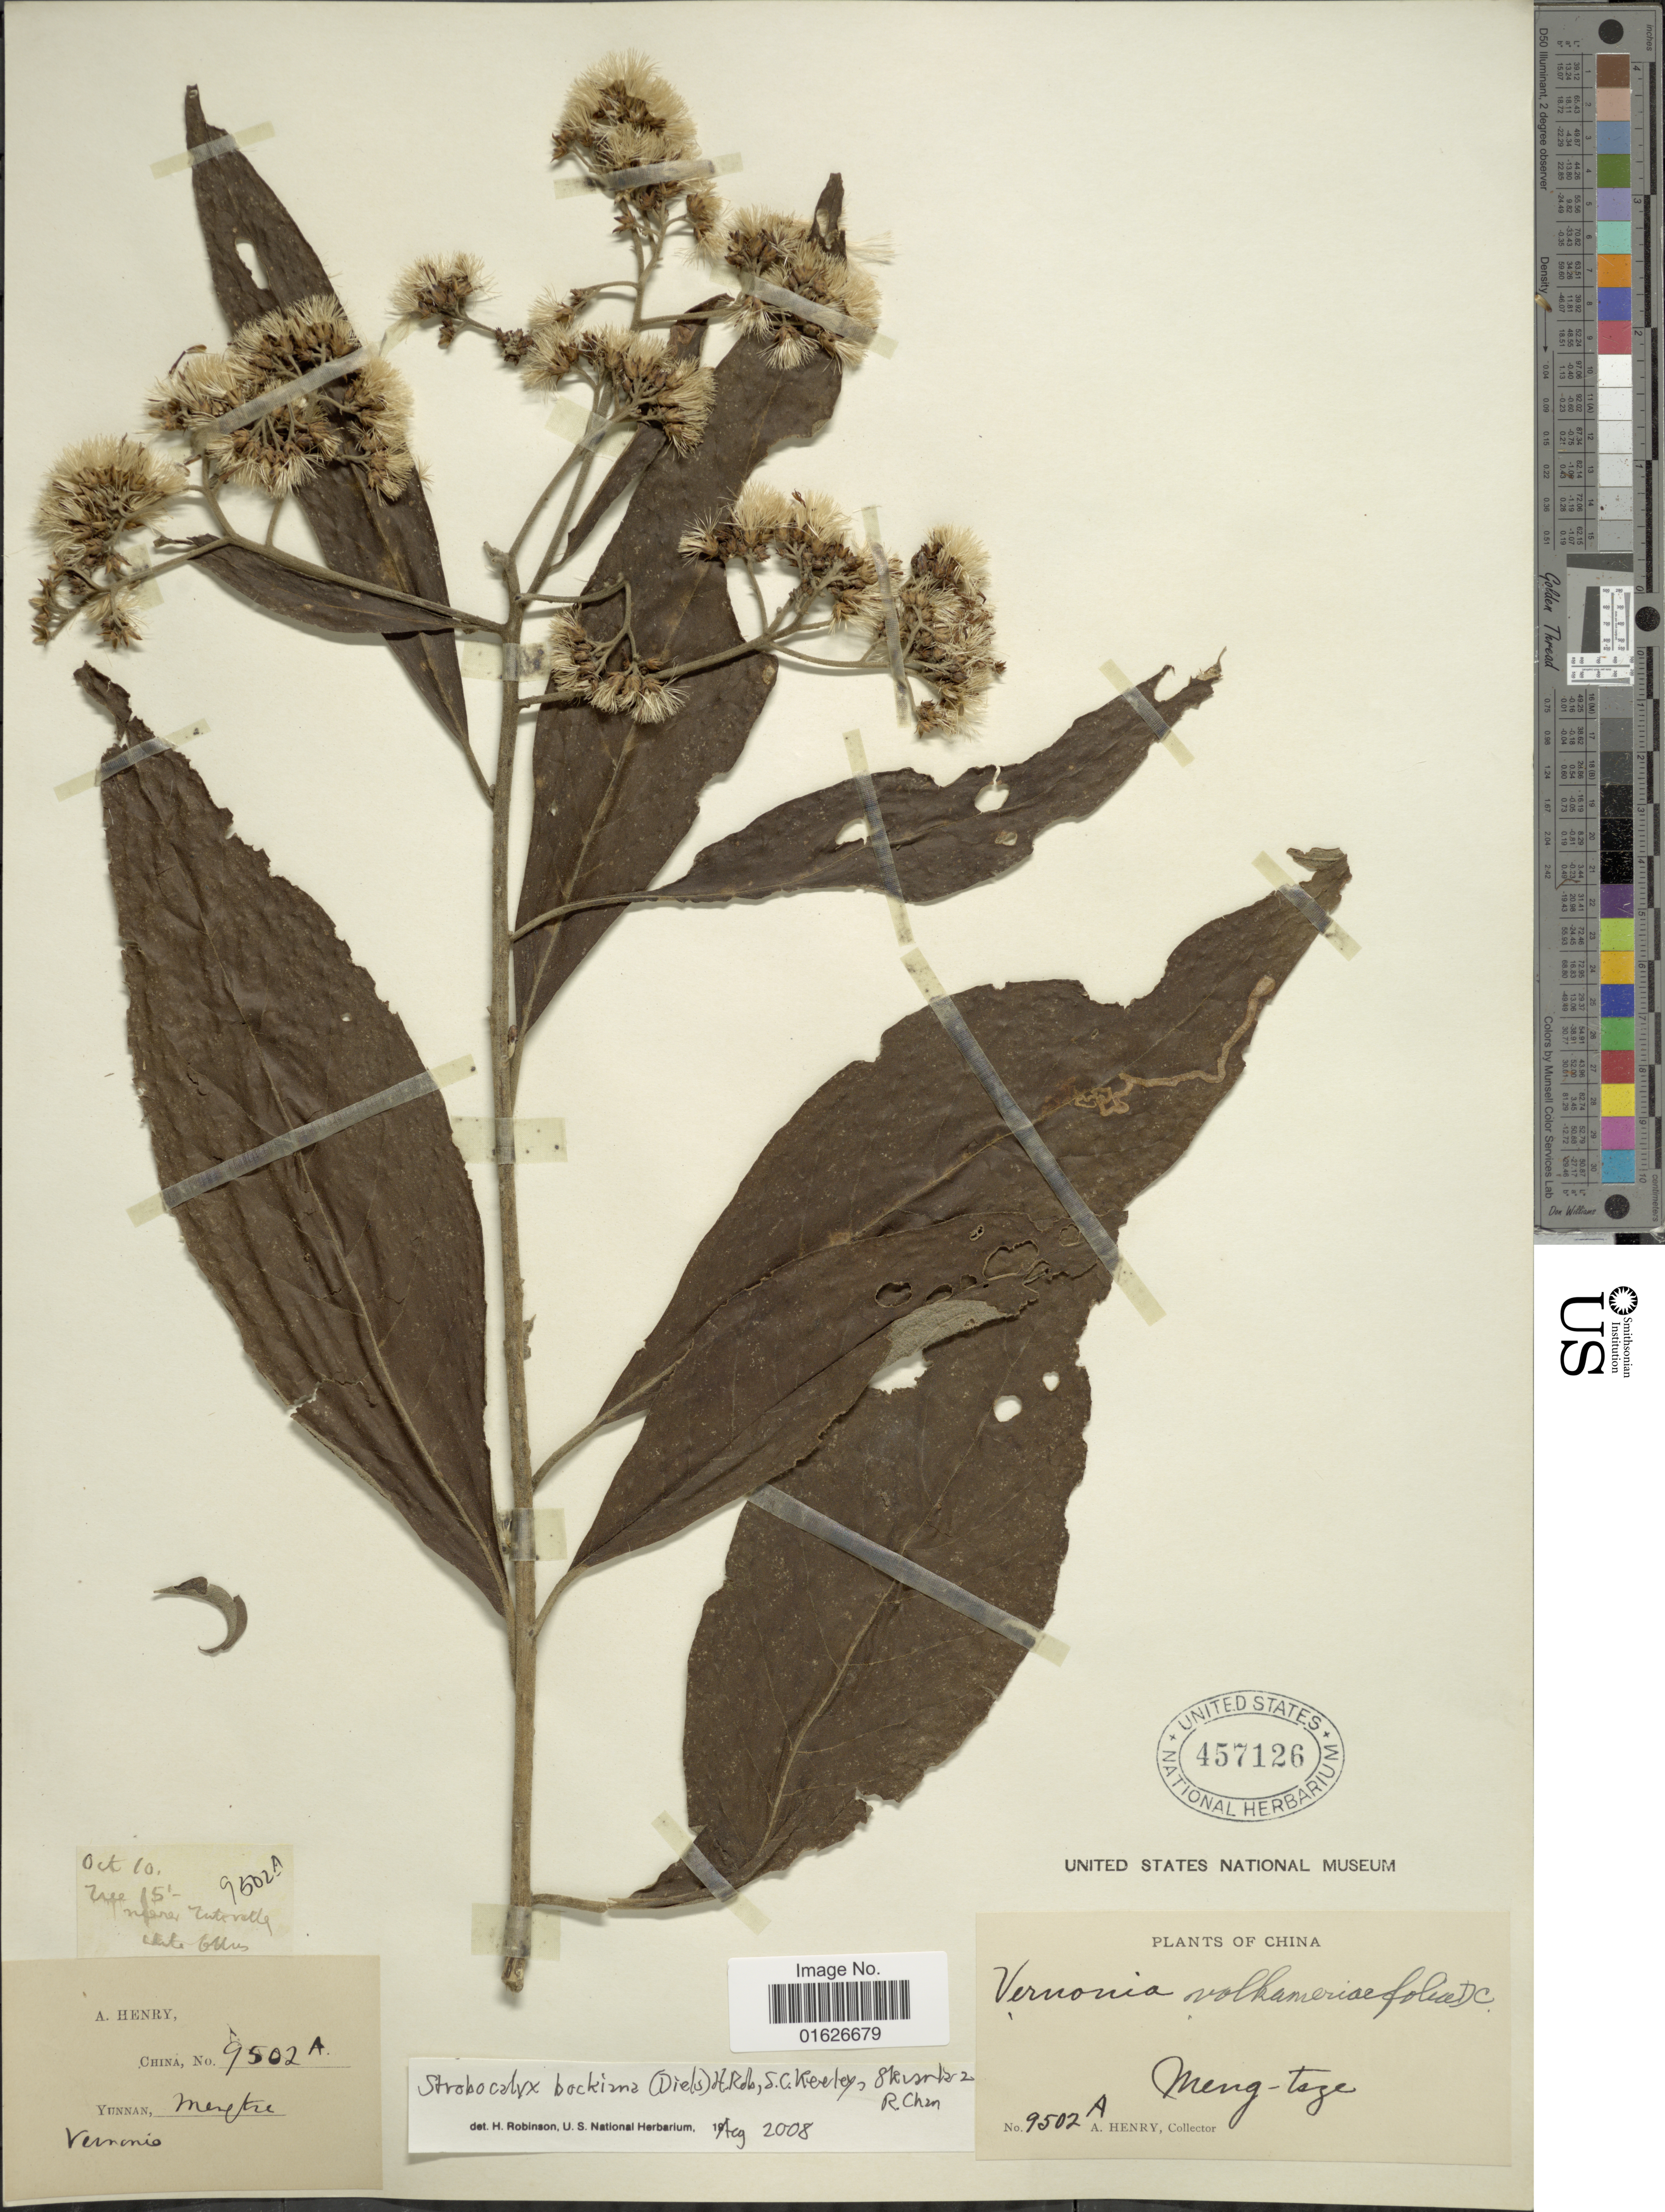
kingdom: Plantae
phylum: Tracheophyta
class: Magnoliopsida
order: Asterales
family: Asteraceae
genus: Strobocalyx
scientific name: Strobocalyx bockiana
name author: (Diels) H. Rob.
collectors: A. Henry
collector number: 9502 A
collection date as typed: Transcribed d/m/y: /10/10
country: China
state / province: Yunnan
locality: Meng - Tze.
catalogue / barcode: US 457126